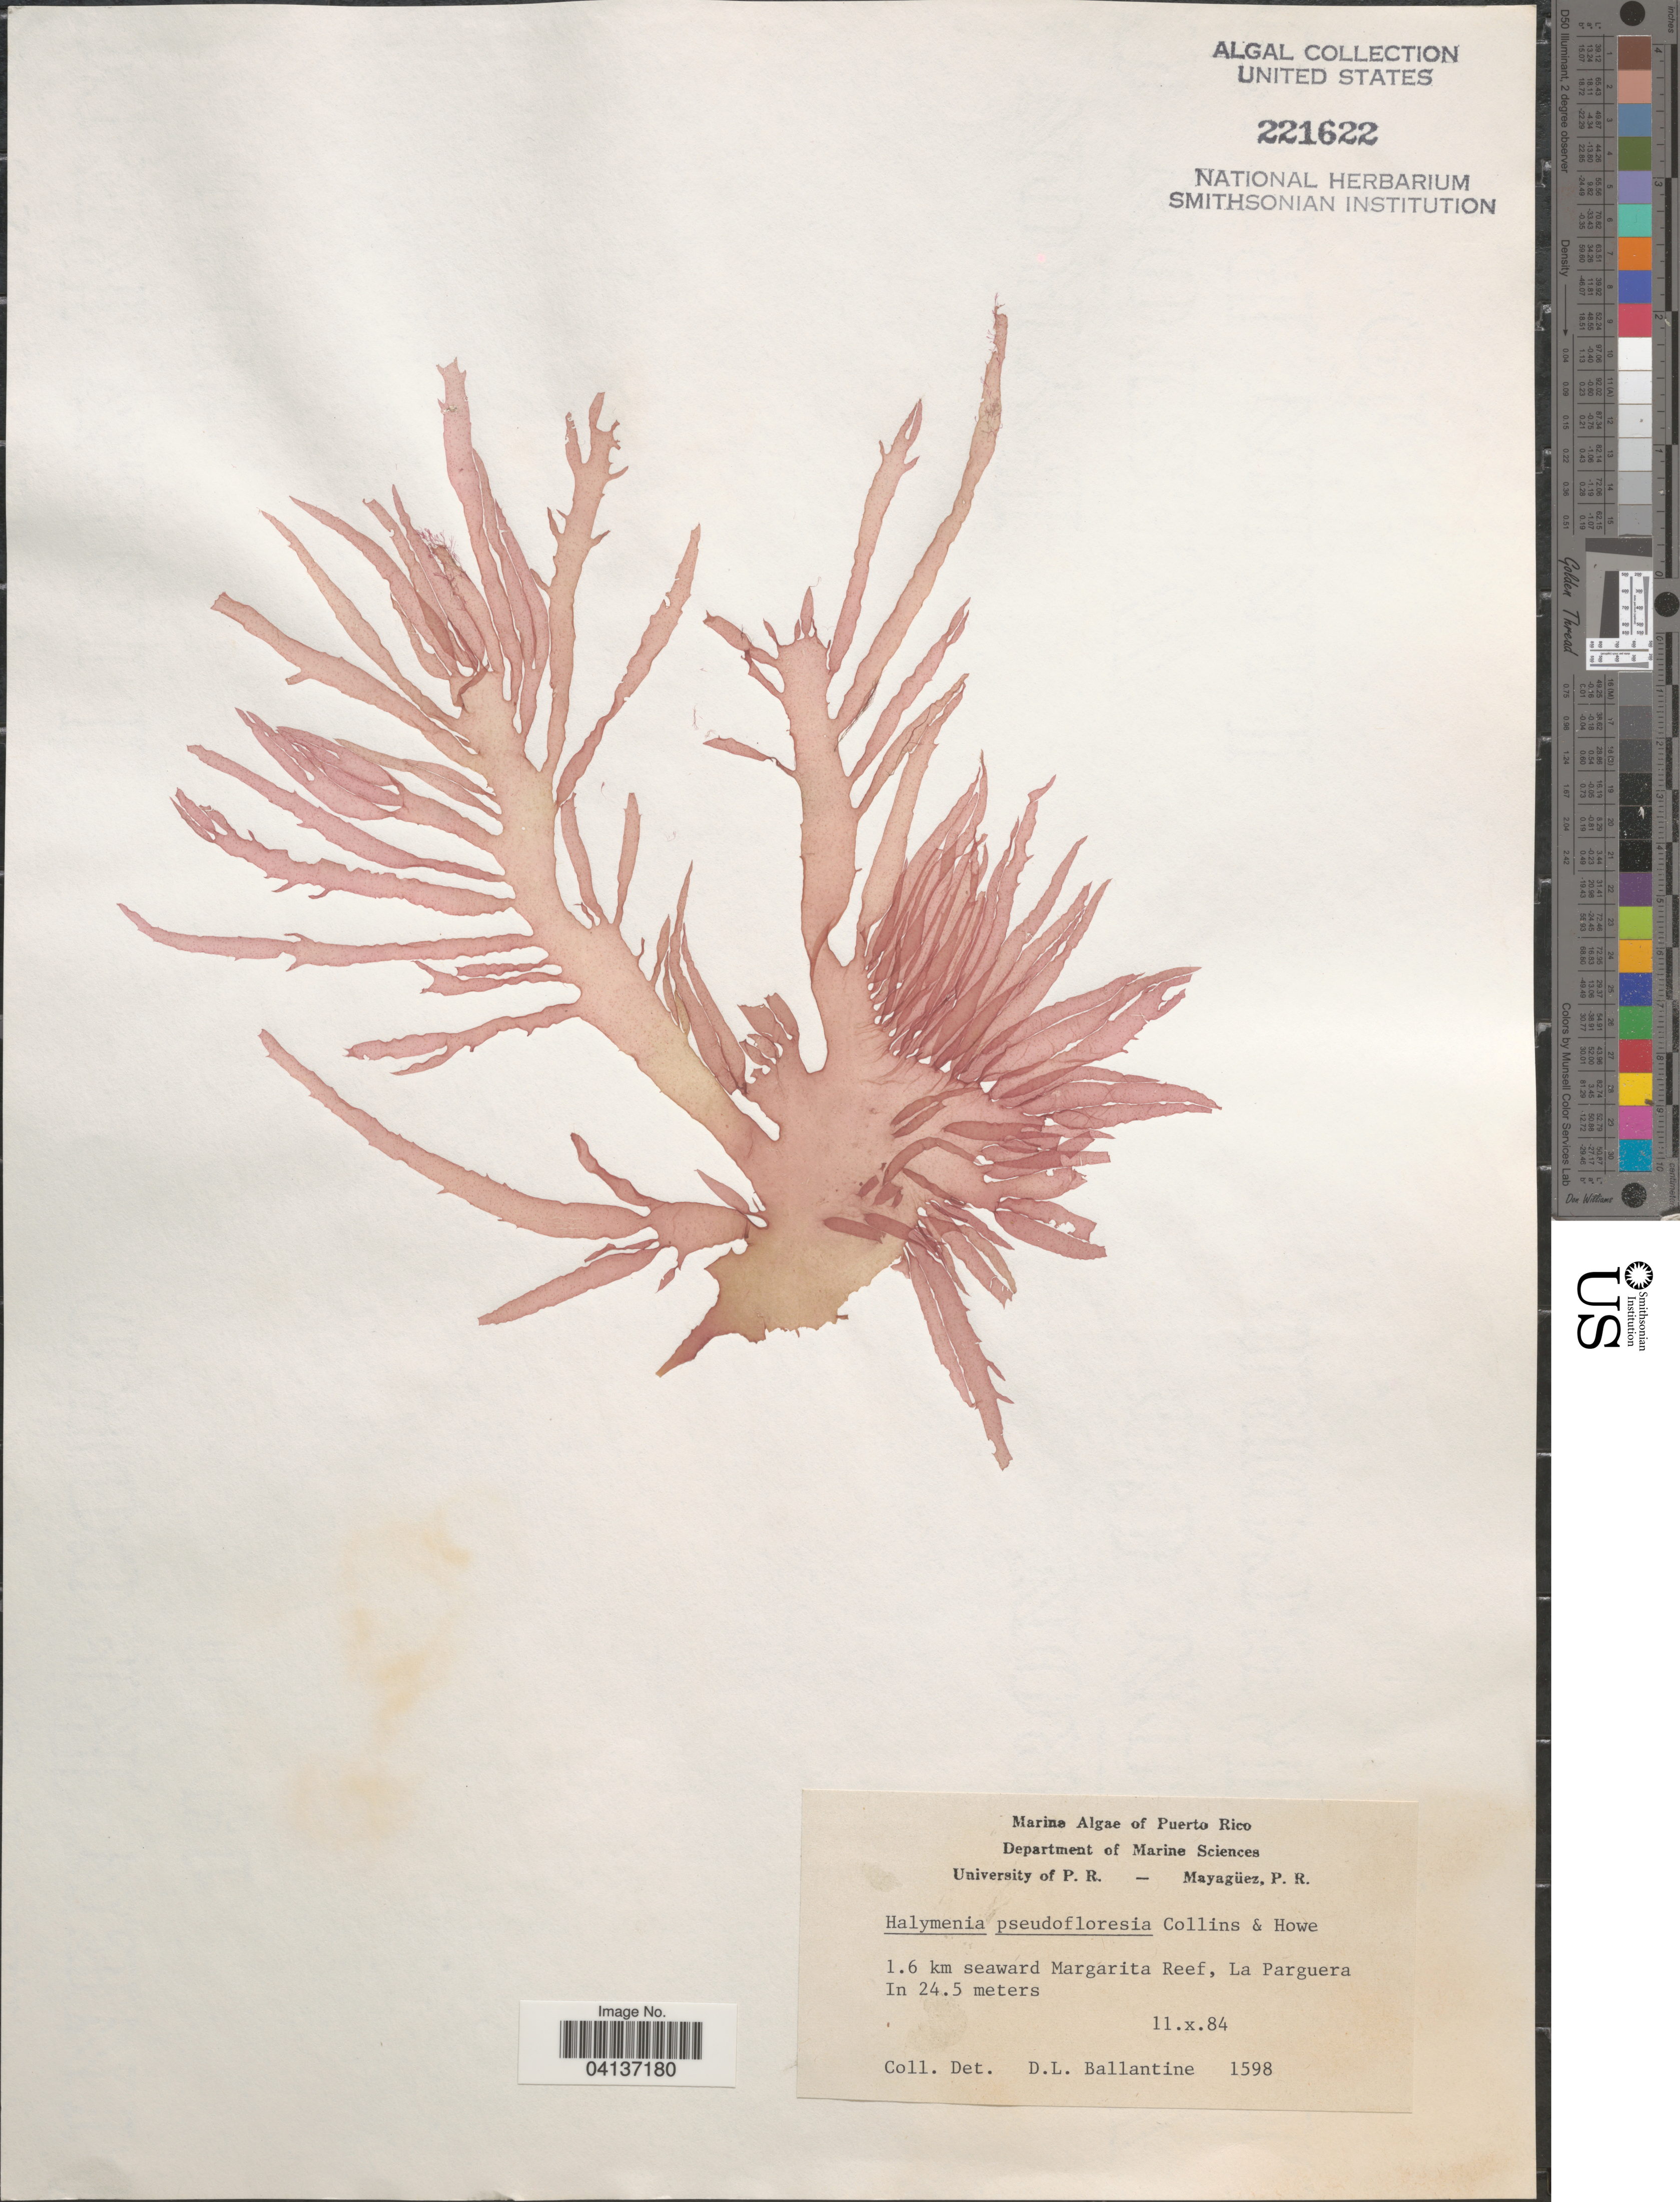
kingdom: Plantae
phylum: Rhodophyta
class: Florideophyceae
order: Halymeniales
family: Halymeniaceae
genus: Halymenia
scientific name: Halymenia pseudofloresia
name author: Collins & M. Howe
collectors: D.L. Ballantine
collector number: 1598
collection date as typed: Transcribed d/m/y: 11/10/84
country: Puerto Rico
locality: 1.6 km seaward Margarita Reef, La Parguera.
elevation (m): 24.5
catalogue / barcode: US 221622